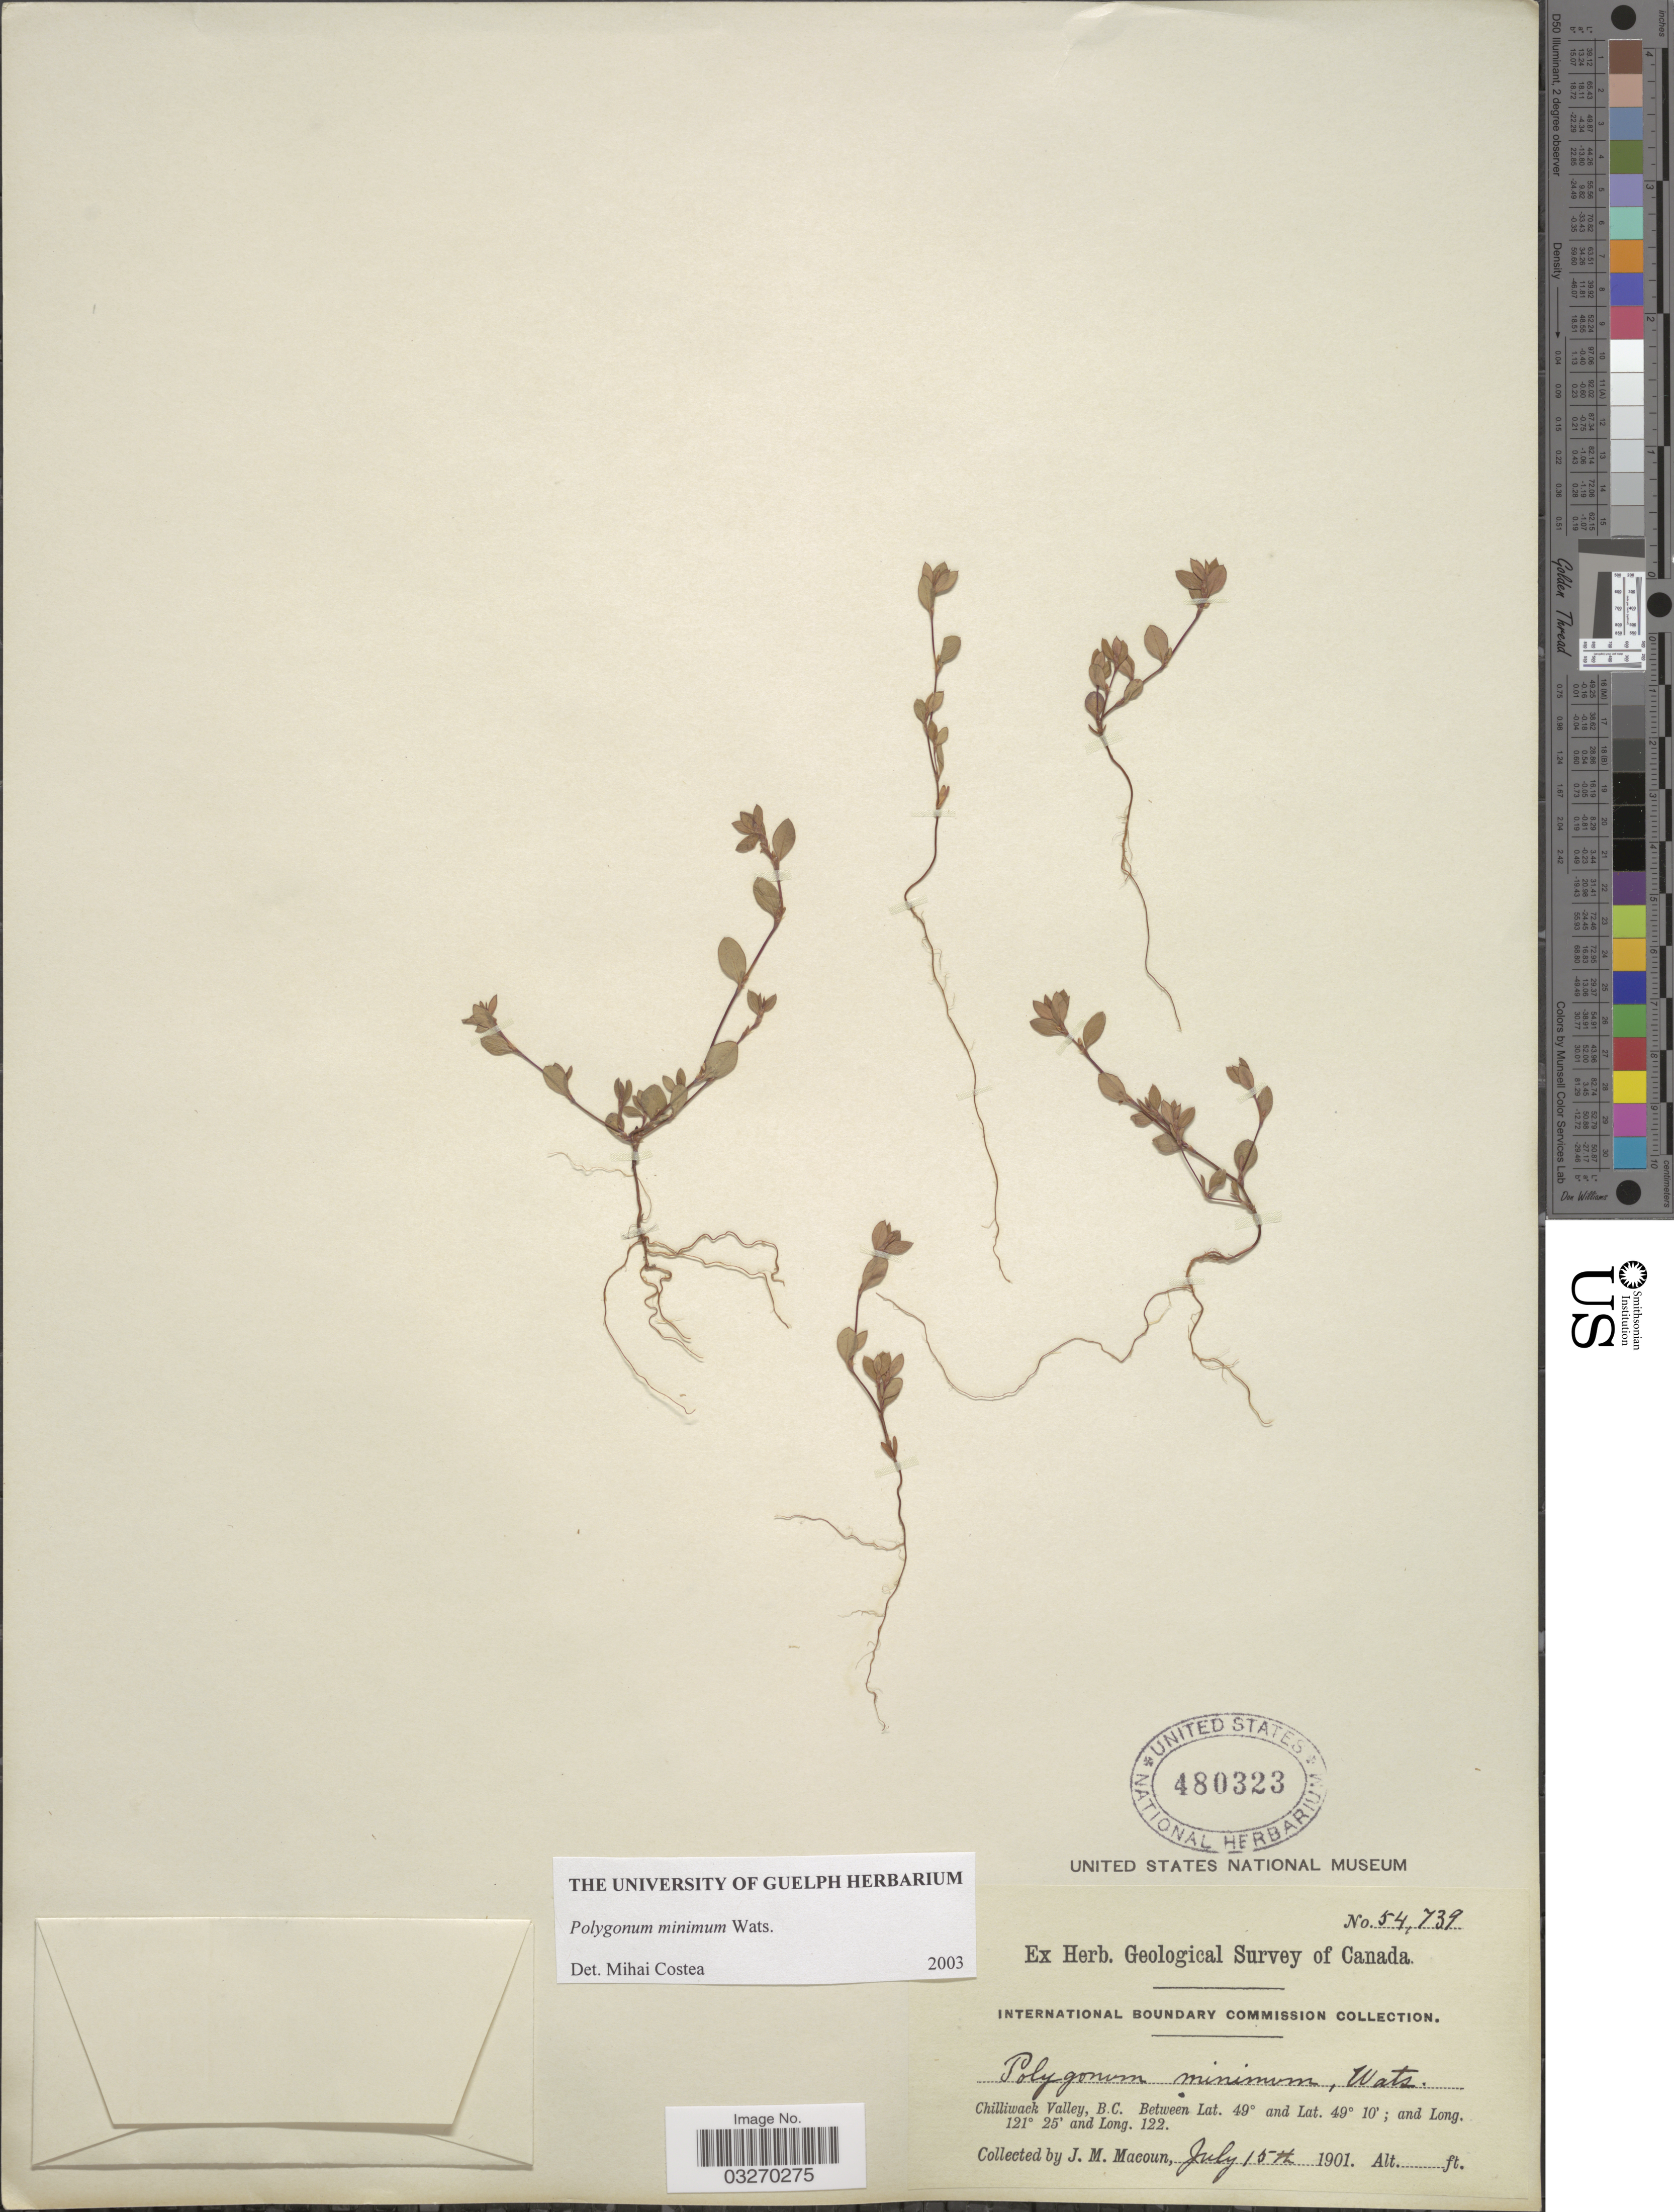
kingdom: Plantae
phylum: Tracheophyta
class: Magnoliopsida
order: Caryophyllales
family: Polygonaceae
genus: Polygonum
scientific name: Polygonum minimum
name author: S. Watson in C. King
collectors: J. M. Macoun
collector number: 54739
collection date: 1901-07-15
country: Canada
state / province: British Columbia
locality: Chilliwack Valley.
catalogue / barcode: US 480323